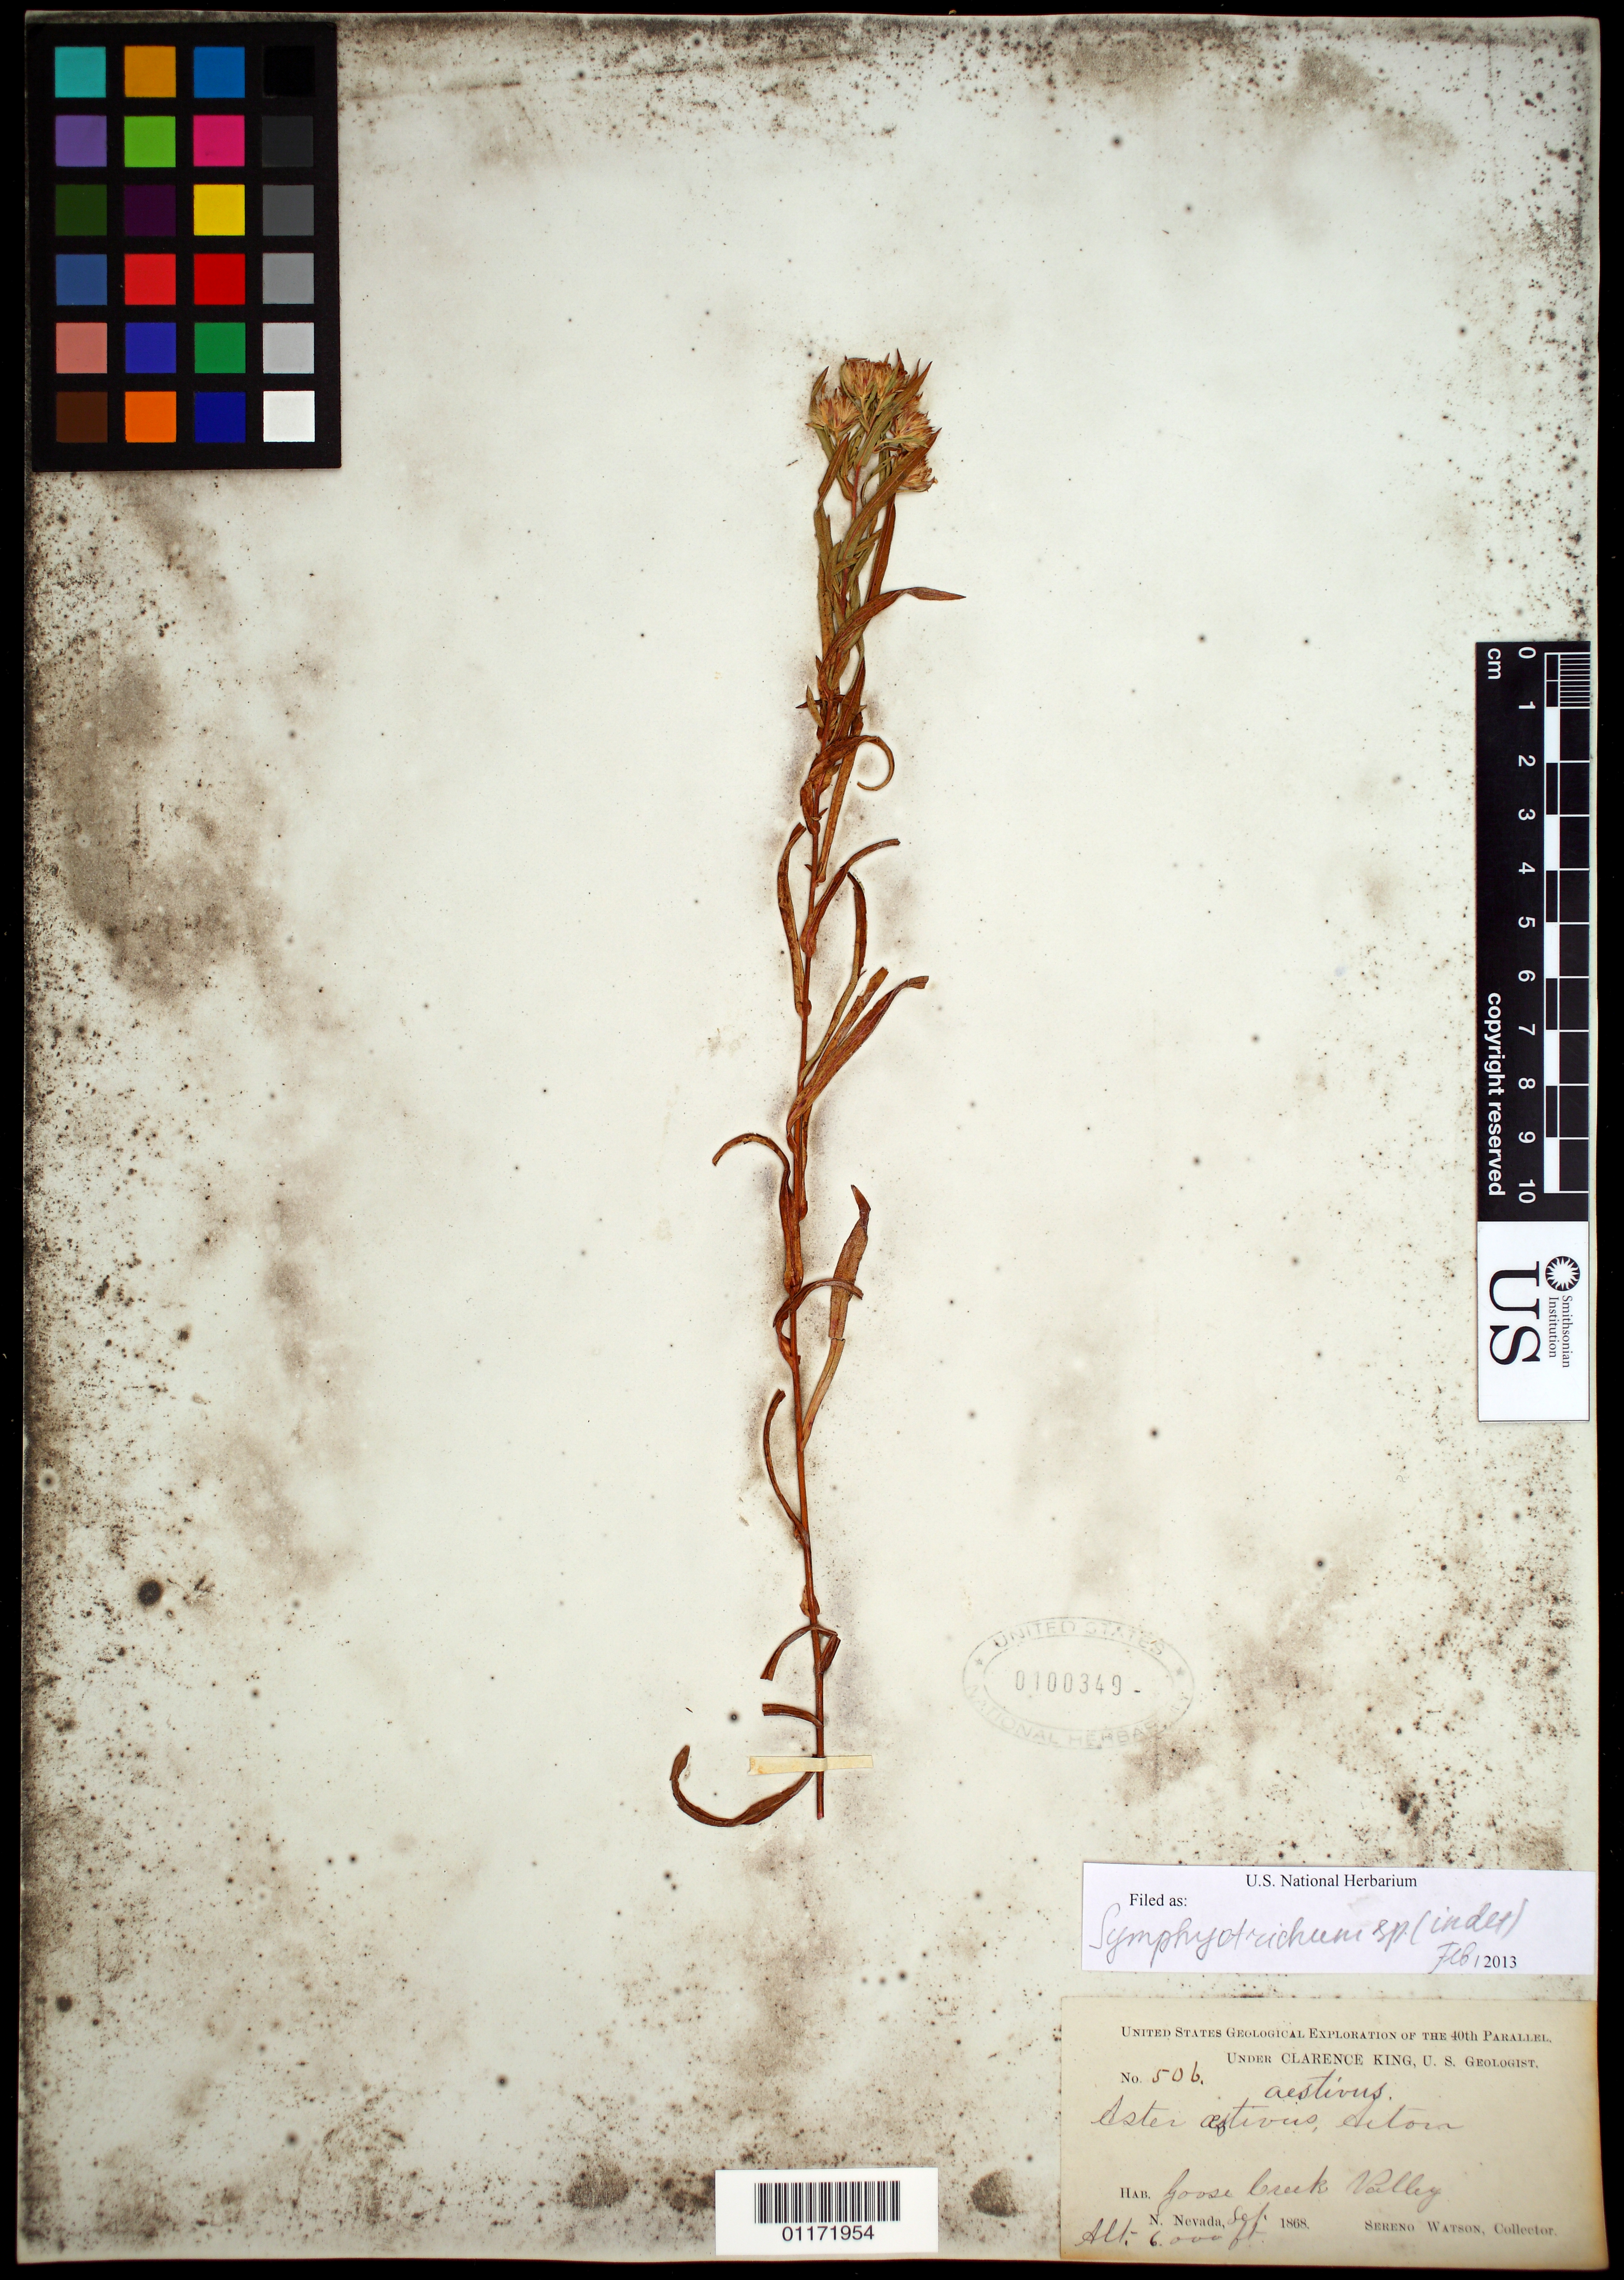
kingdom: Plantae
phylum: Tracheophyta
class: Magnoliopsida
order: Asterales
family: Asteraceae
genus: Symphyotrichum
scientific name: Symphyotrichum sp.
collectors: S. Watson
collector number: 506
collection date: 1868-09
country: United States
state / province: Nevada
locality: Goose Creek Valley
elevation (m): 1829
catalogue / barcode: US 100349